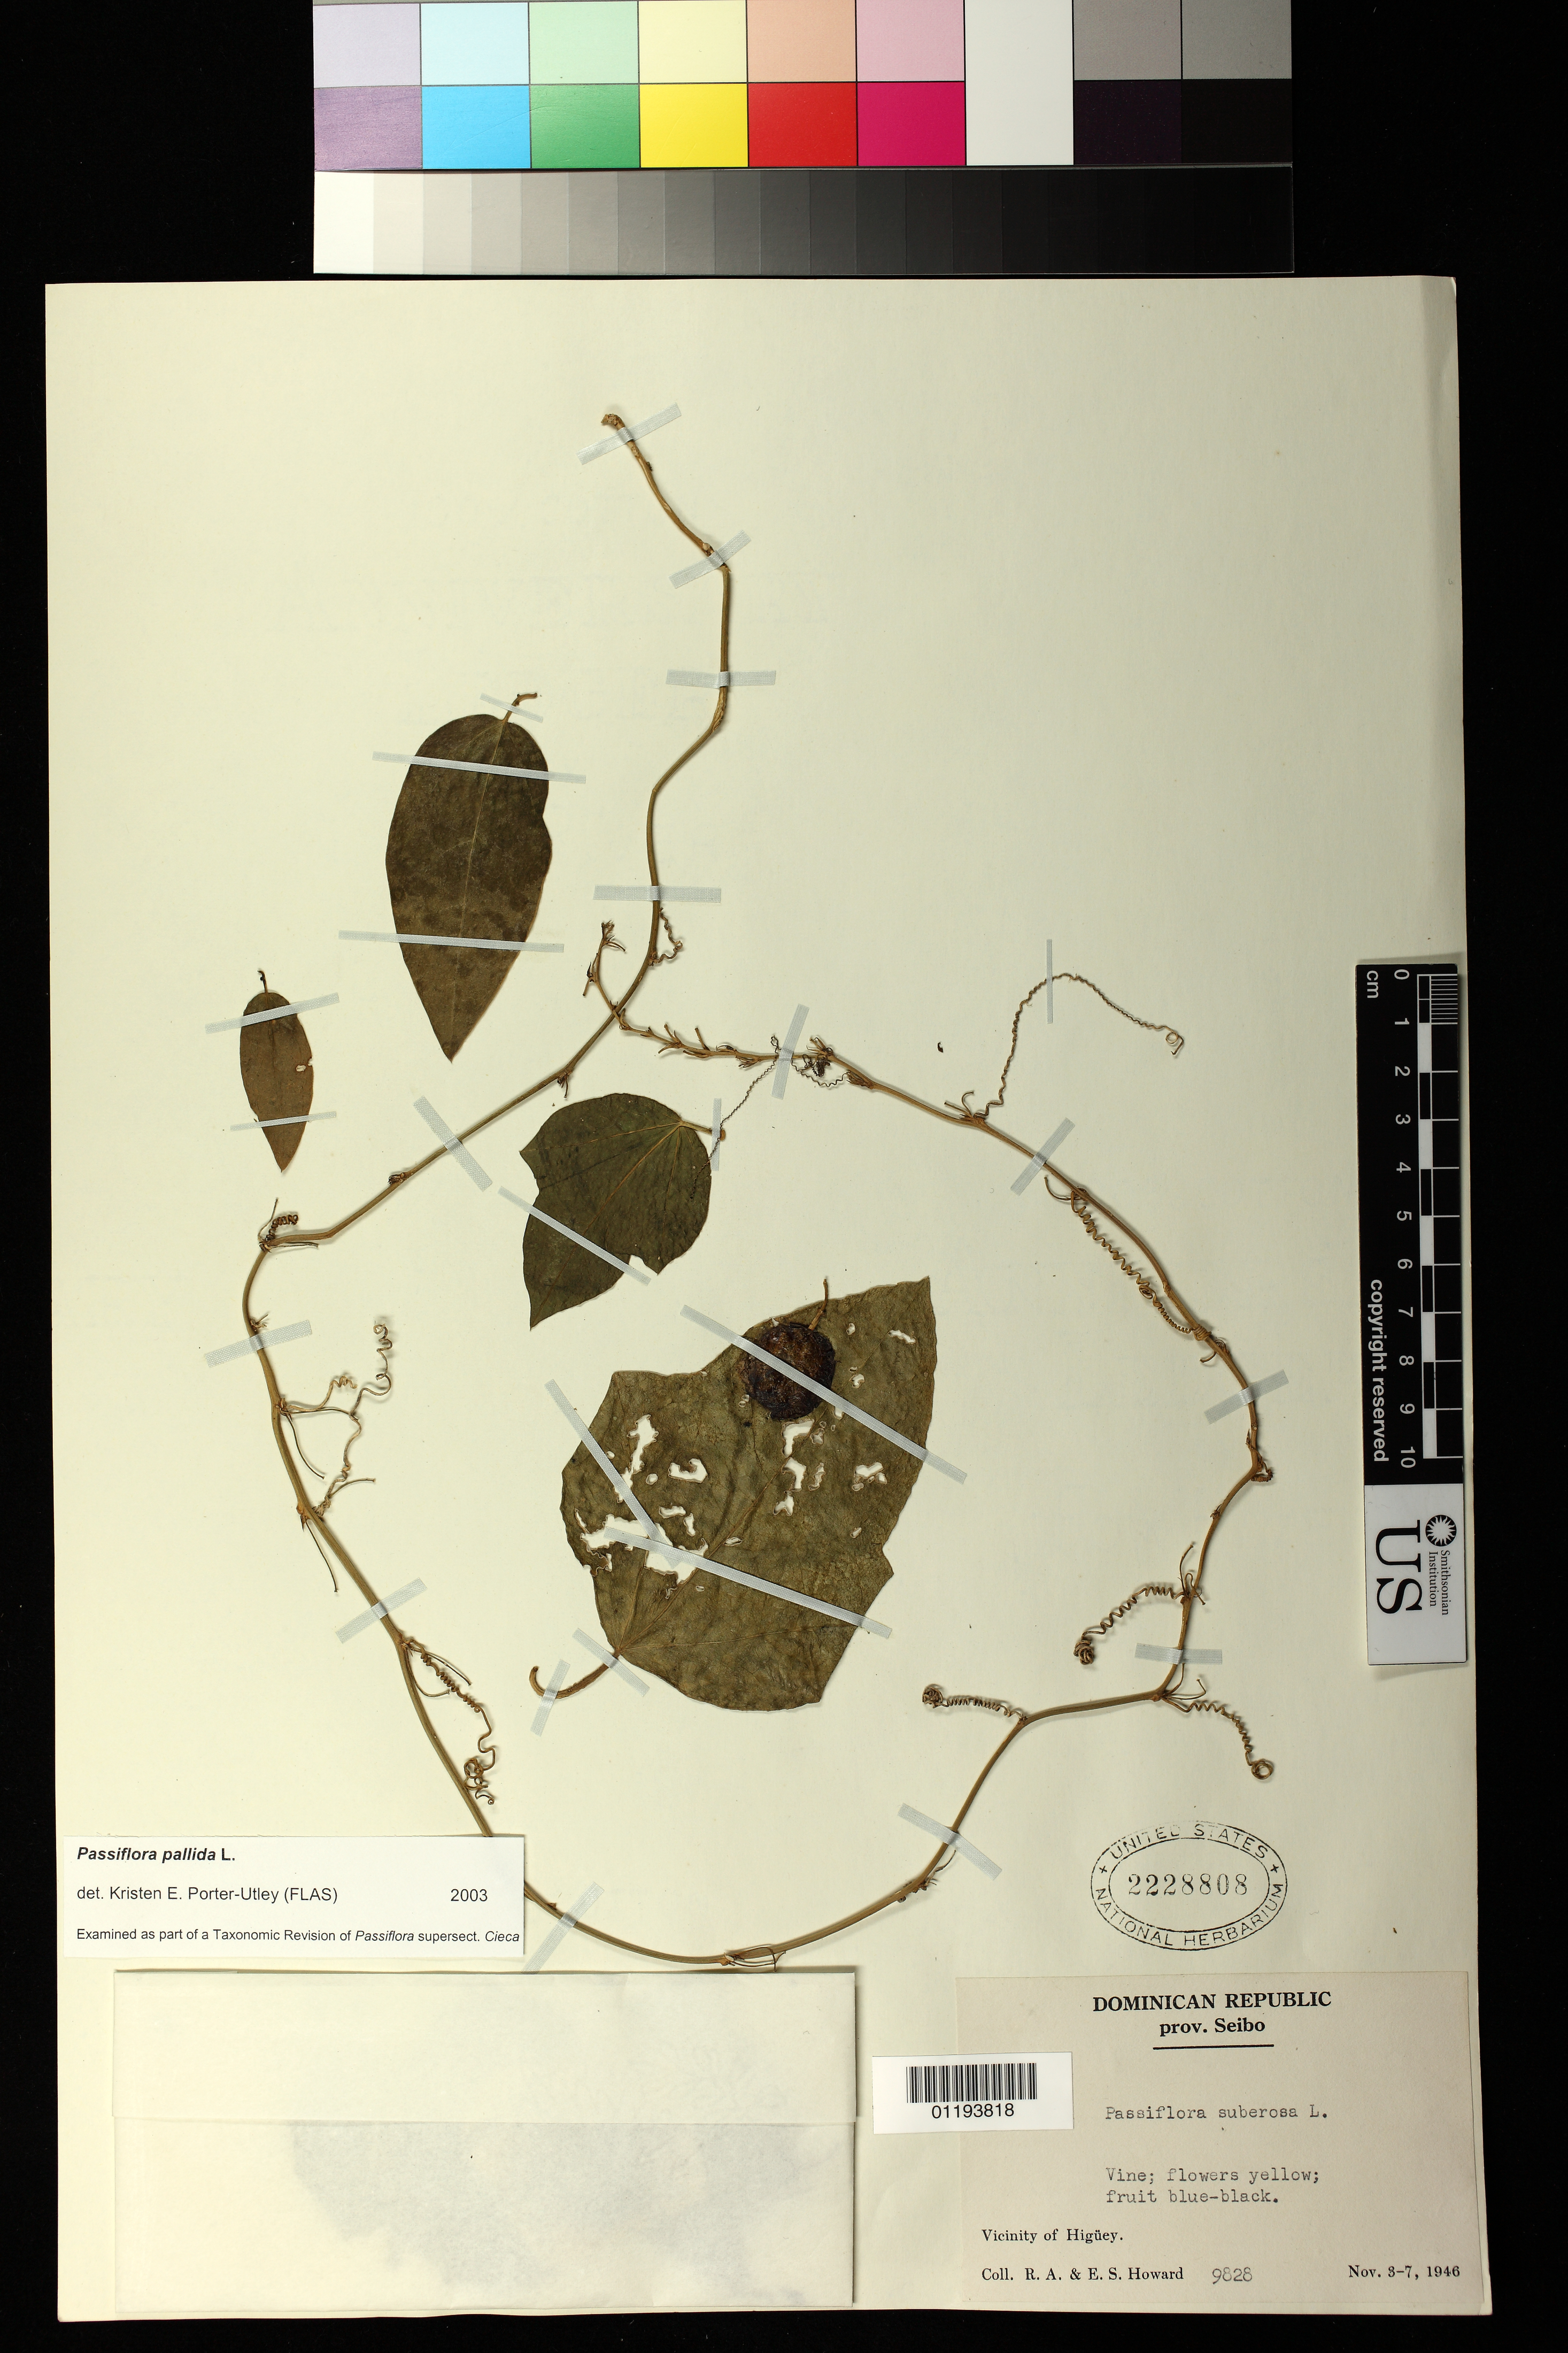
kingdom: Plantae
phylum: Tracheophyta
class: Magnoliopsida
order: Malpighiales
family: Passifloraceae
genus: Passiflora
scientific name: Passiflora pallida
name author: L.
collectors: R. A. Howard & E. S. Howard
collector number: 9628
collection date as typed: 1946 Nov 03 1946 Nov 07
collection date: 1946-11-03/1946-11-07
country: Dominican Republic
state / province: El Seibo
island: Hispaniola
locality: Vicinity of Higuey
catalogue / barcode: US 2228808